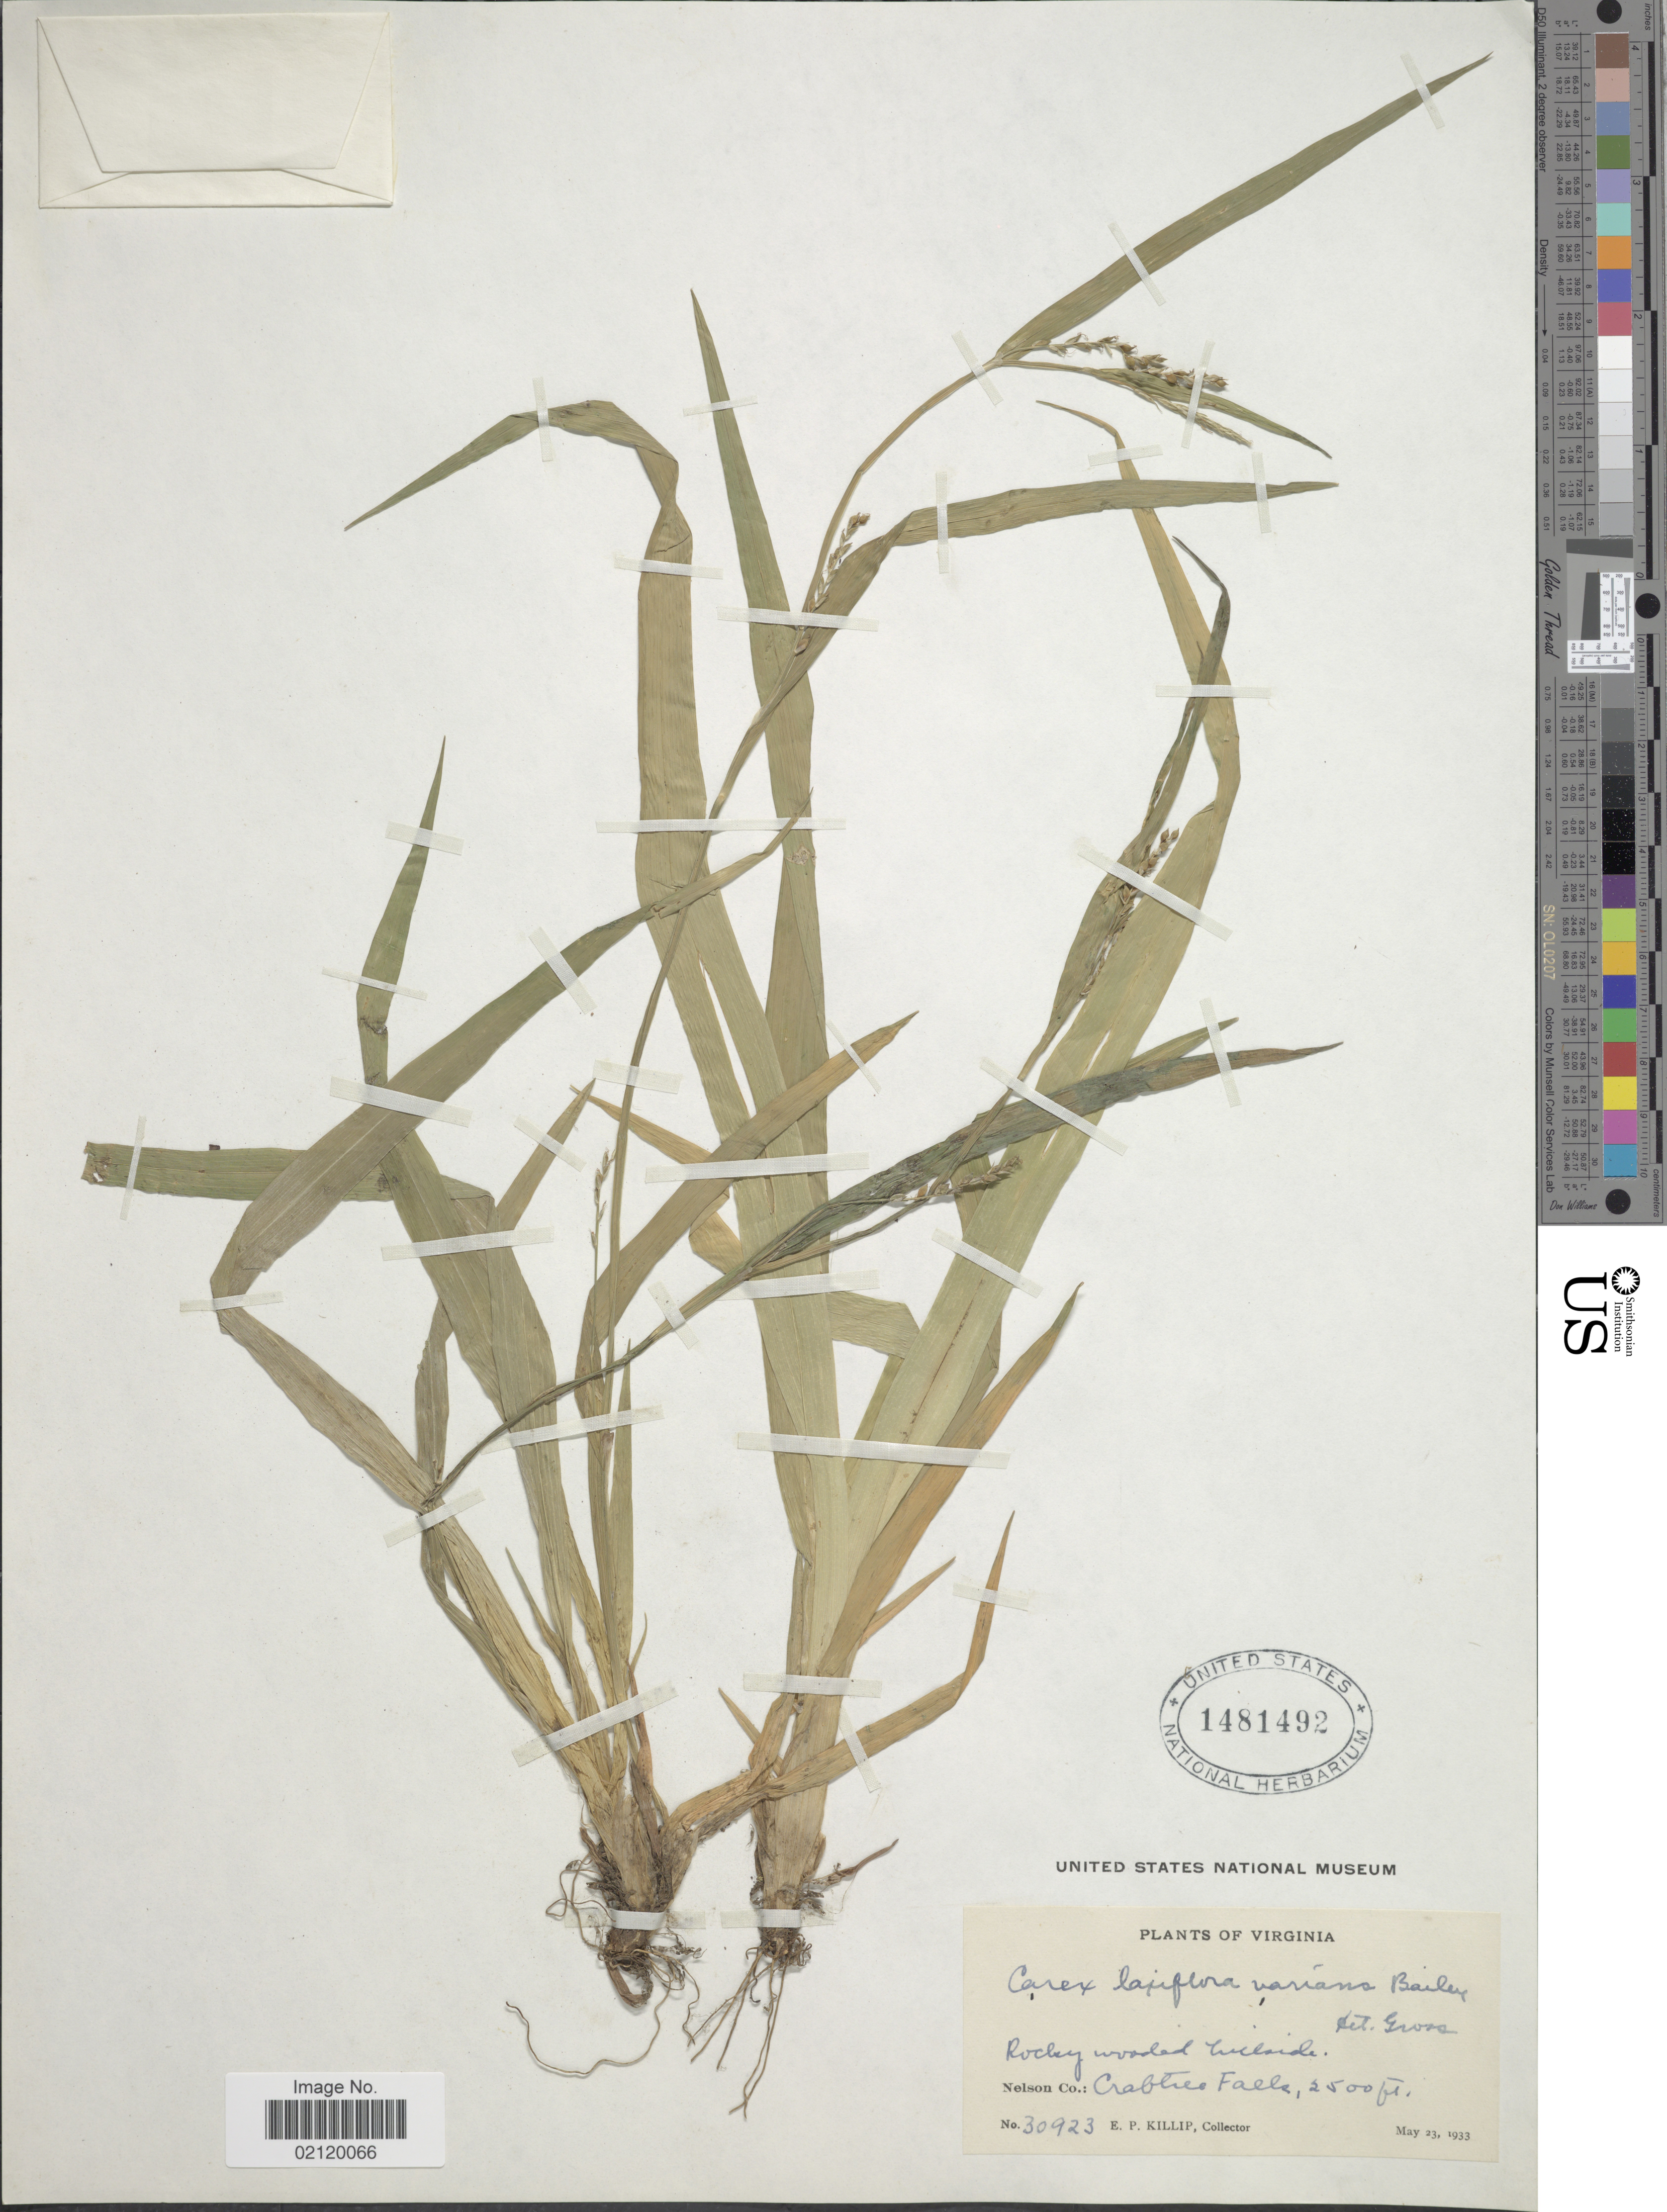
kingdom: Plantae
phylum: Tracheophyta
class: Liliopsida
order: Poales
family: Cyperaceae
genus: Carex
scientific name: Carex laxiflora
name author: Lam.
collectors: E. P. Killip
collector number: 30923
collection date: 1933-05-23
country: United States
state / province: Virginia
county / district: Nelson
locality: Rocky wooded hillside. Nelson Co.: Crabtree Falls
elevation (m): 762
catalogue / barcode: US 1481492